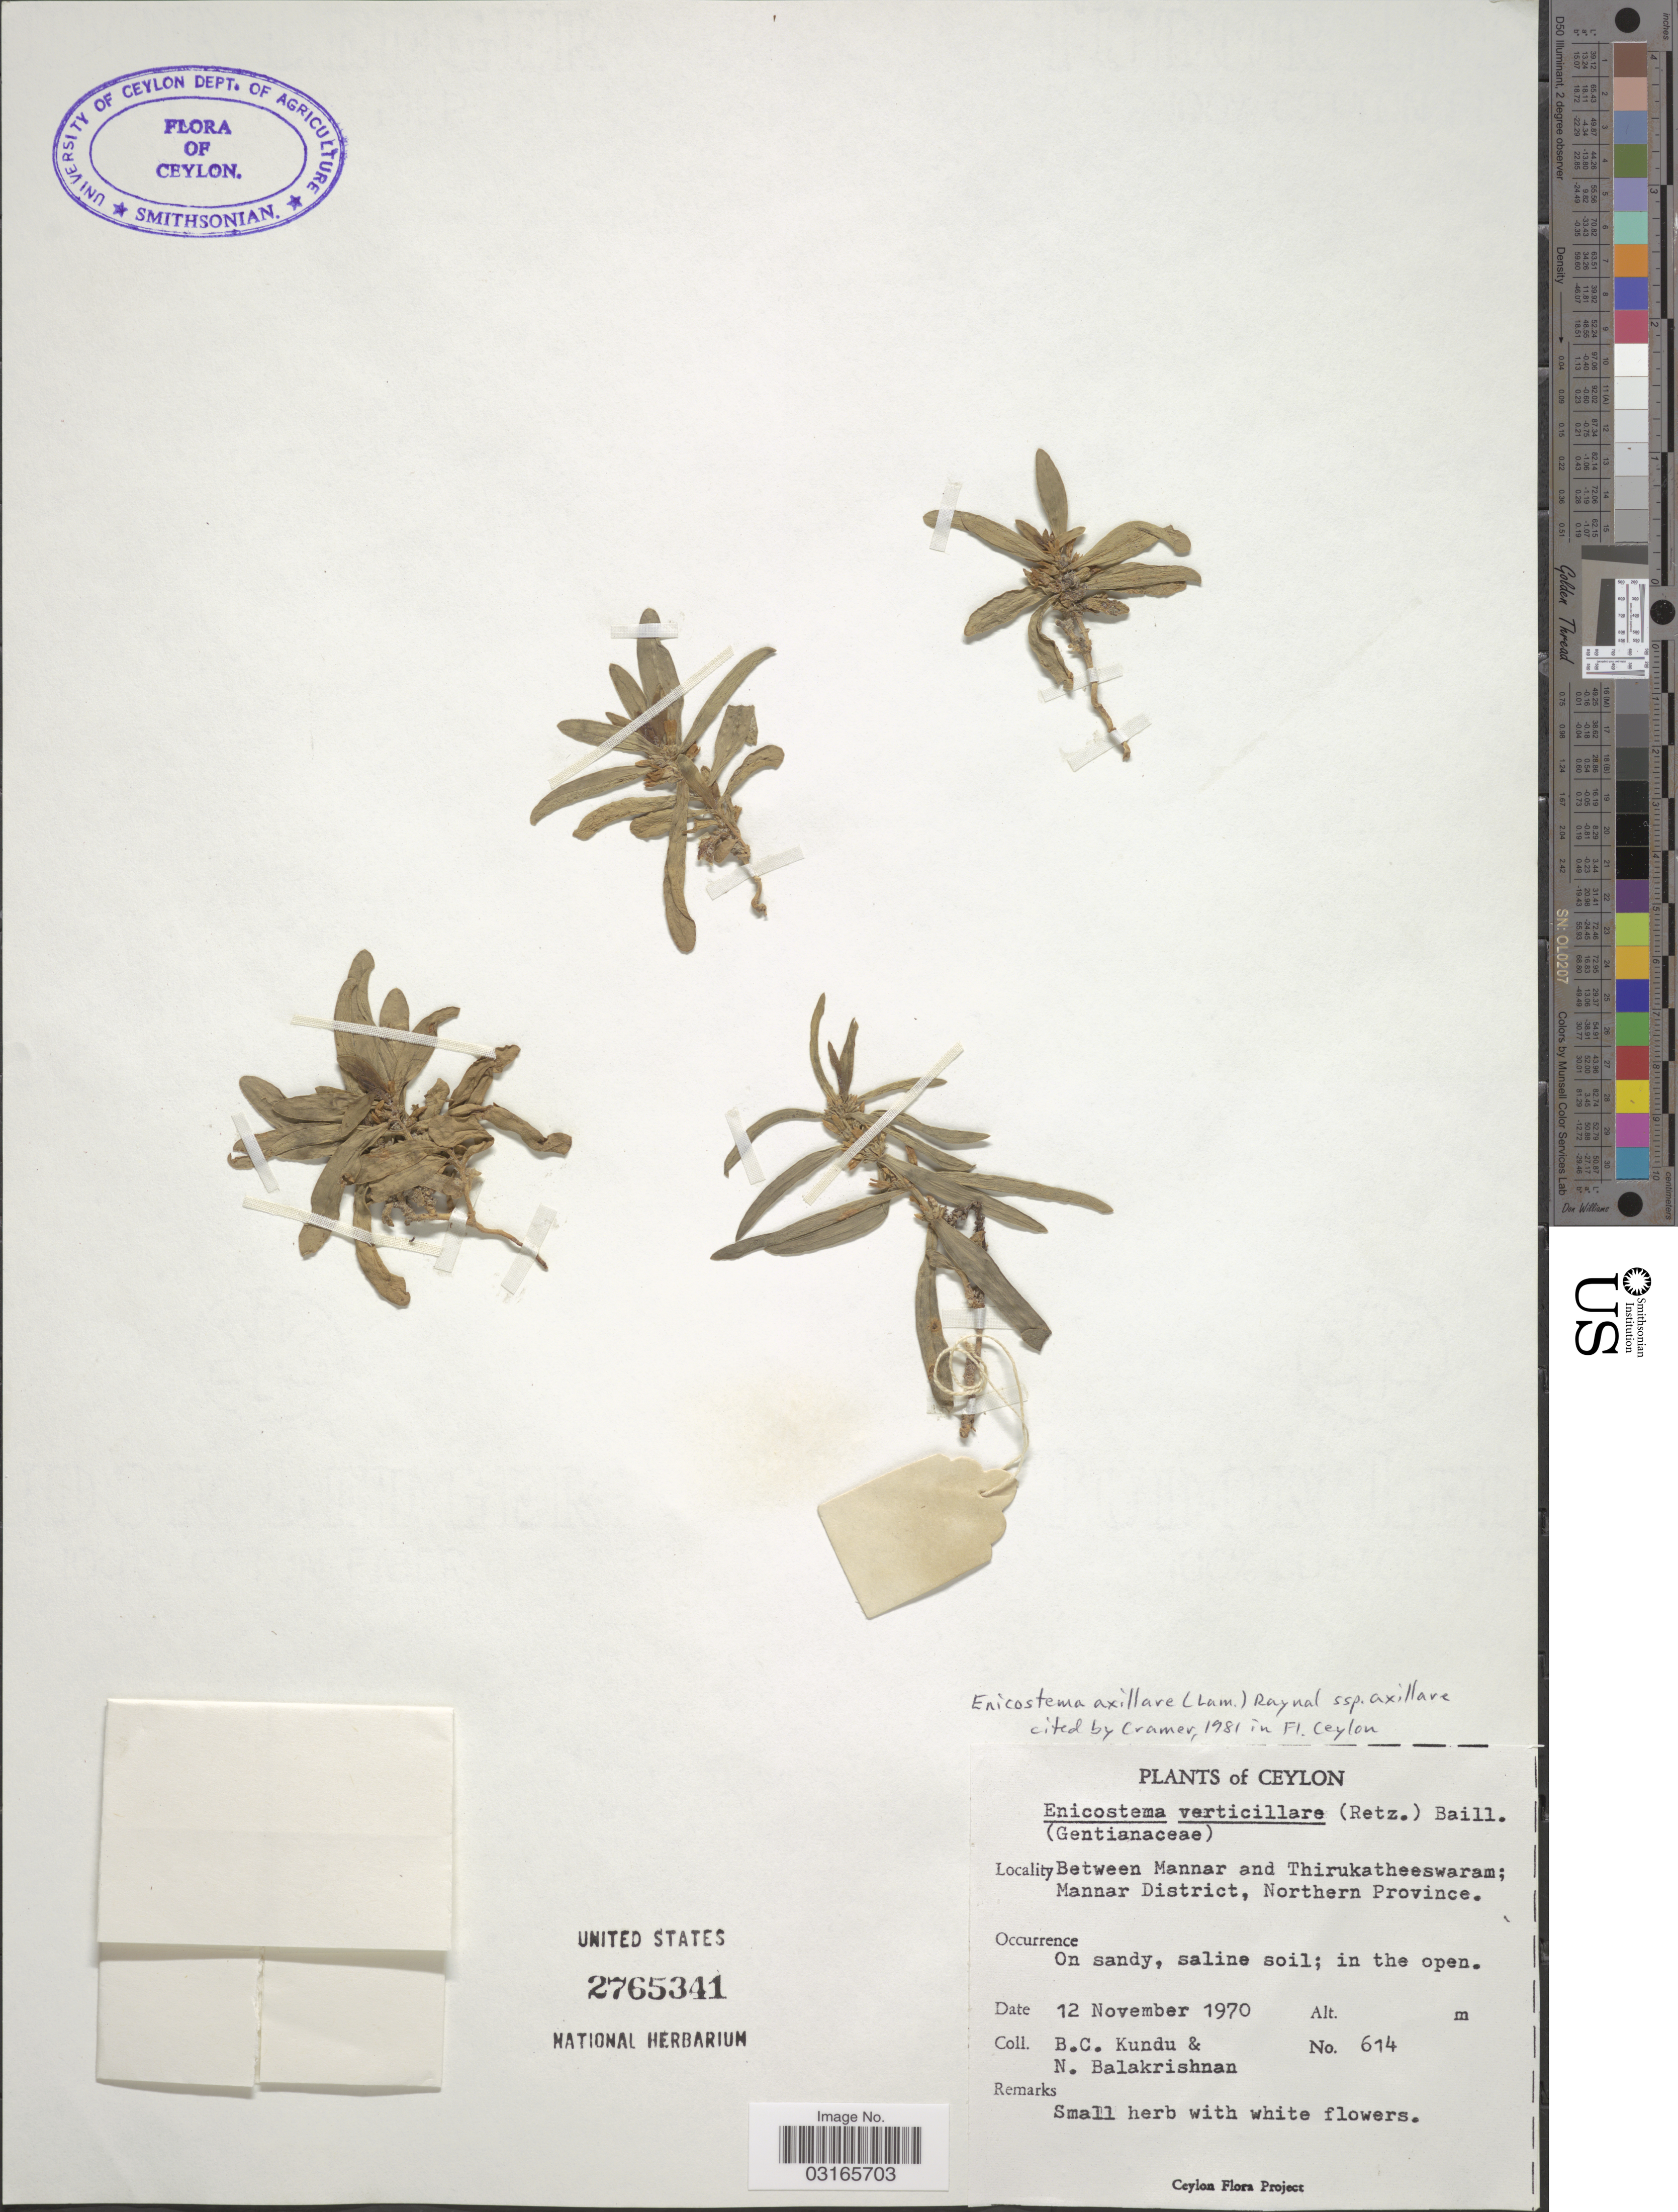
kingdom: Plantae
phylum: Tracheophyta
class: Magnoliopsida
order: Gentianales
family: Gentianaceae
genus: Enicostema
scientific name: Enicostema axillare subsp. axillare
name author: (Poir. ex Lam.) A. Raynal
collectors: B. C. Kundu & N. Balakrishnan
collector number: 614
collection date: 1970-11-12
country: Sri Lanka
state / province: Northern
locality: Ceylon. Between Mannar and Thirukatheeswaram; Mannar District, Northern Province.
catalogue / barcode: US 2765341